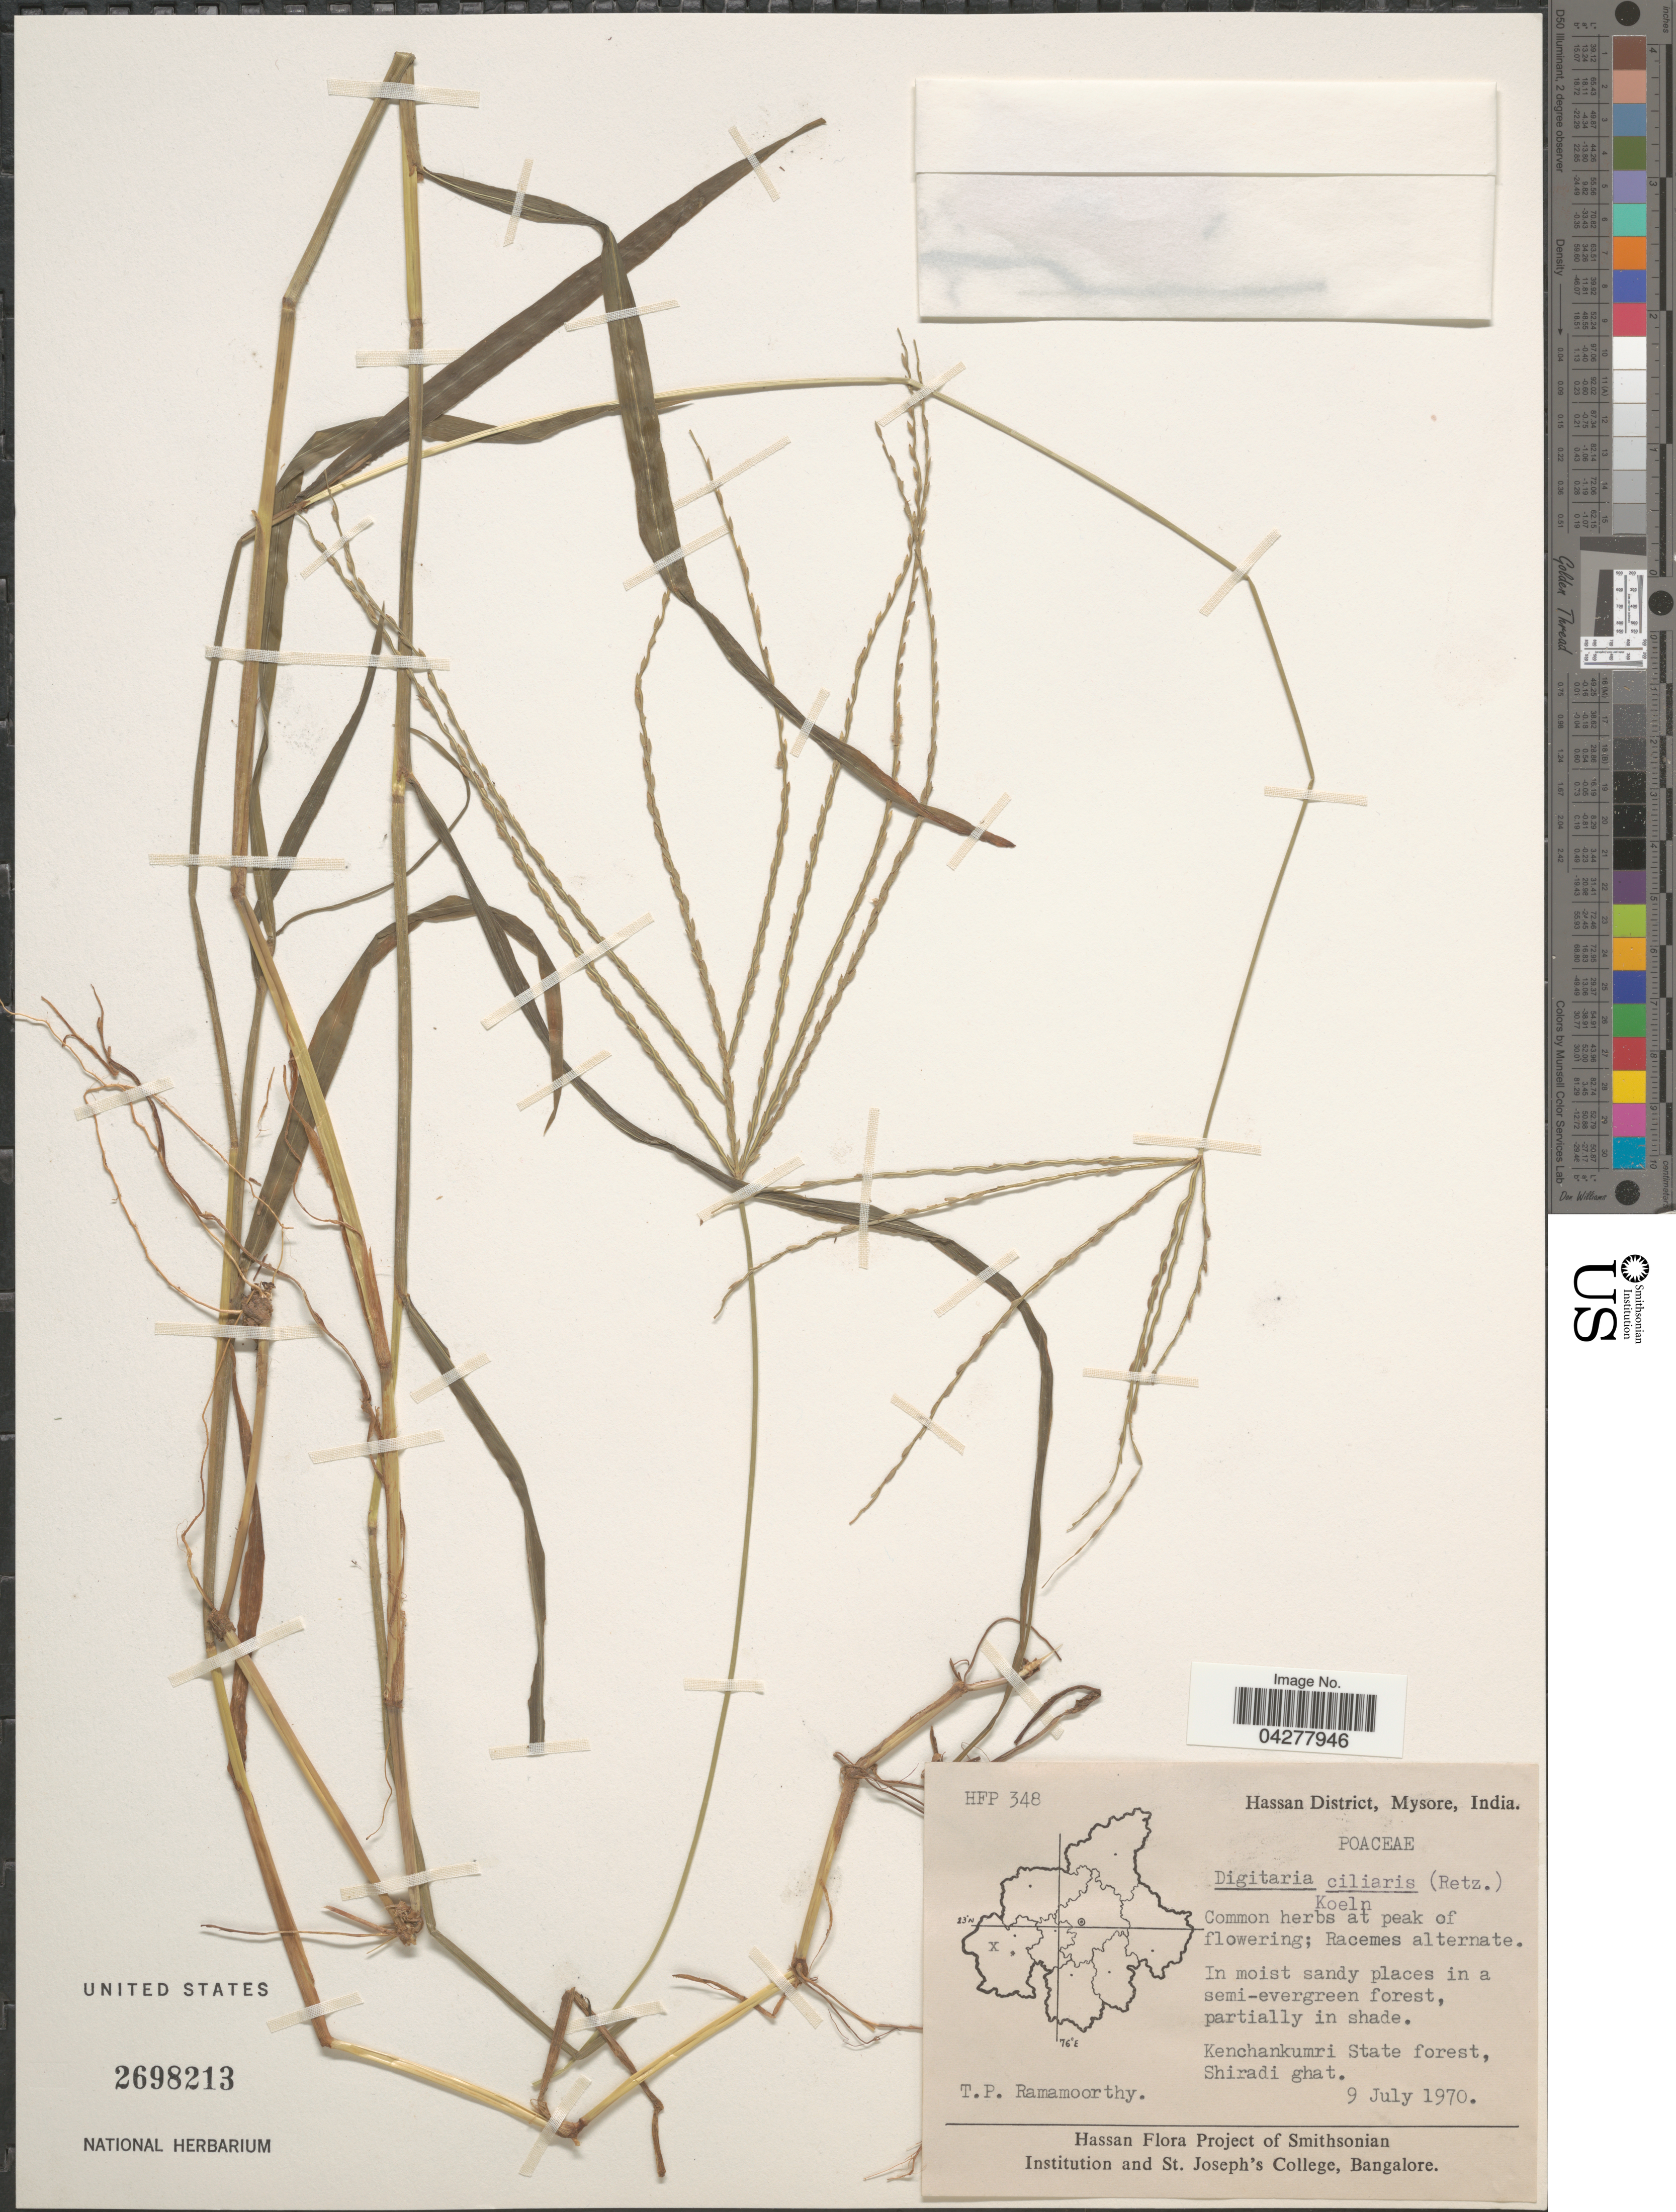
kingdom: Plantae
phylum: Tracheophyta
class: Liliopsida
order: Poales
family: Poaceae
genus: Digitaria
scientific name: Digitaria ciliaris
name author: (Retz.) Koeler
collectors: T. P. Ramamoorthy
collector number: HFP348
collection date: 1970-07-09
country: India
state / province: Karnataka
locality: Hassan District, Mysore. In moist sandy places in a semi-evergreen forest. Kenchankumri State forest, Shiradi ghat.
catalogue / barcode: US 2698213